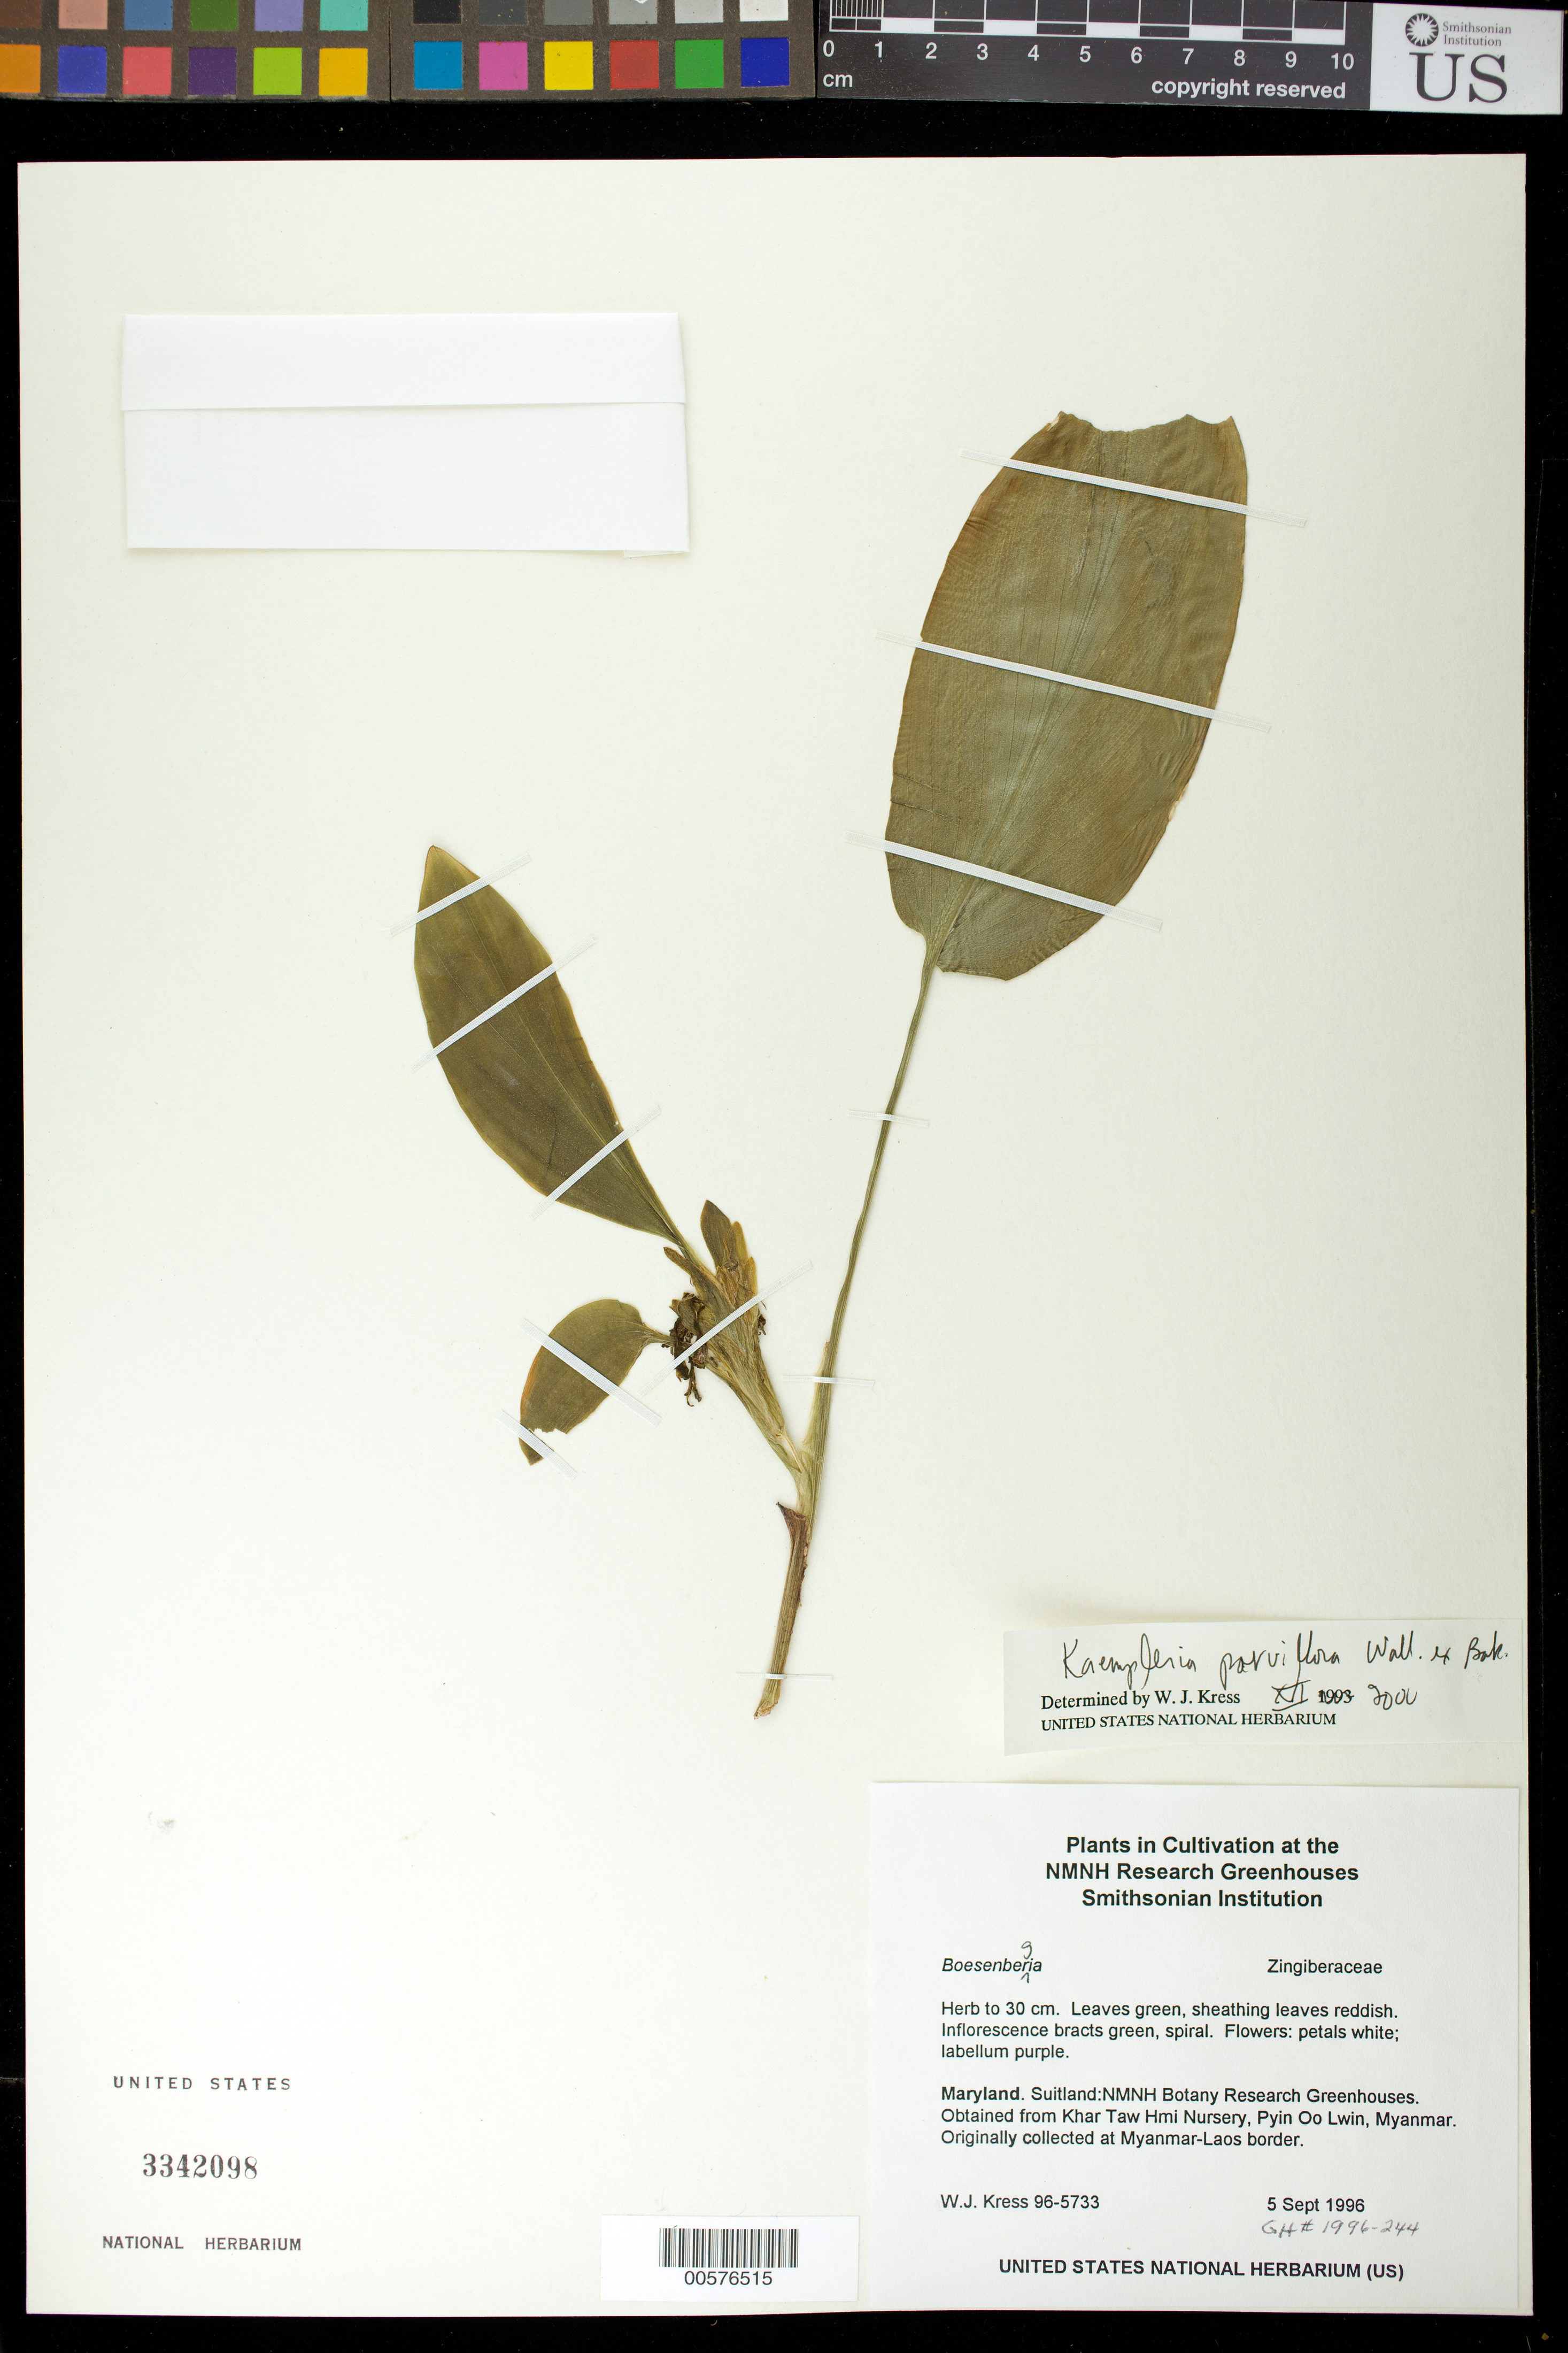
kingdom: Plantae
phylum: Tracheophyta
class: Liliopsida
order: Zingiberales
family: Zingiberaceae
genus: Kaempferia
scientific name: Kaempferia parviflora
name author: Wall. ex Baker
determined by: Kress, W. J., (US), Smithsonian Institution - National Museum of Natural History (UNITED STATES)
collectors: W. J. Kress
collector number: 96-5733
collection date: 1996-09-05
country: United States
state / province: Maryland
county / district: Prince George's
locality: NMNH Botany Research Greenhouses. Suitland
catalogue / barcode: US 3342098